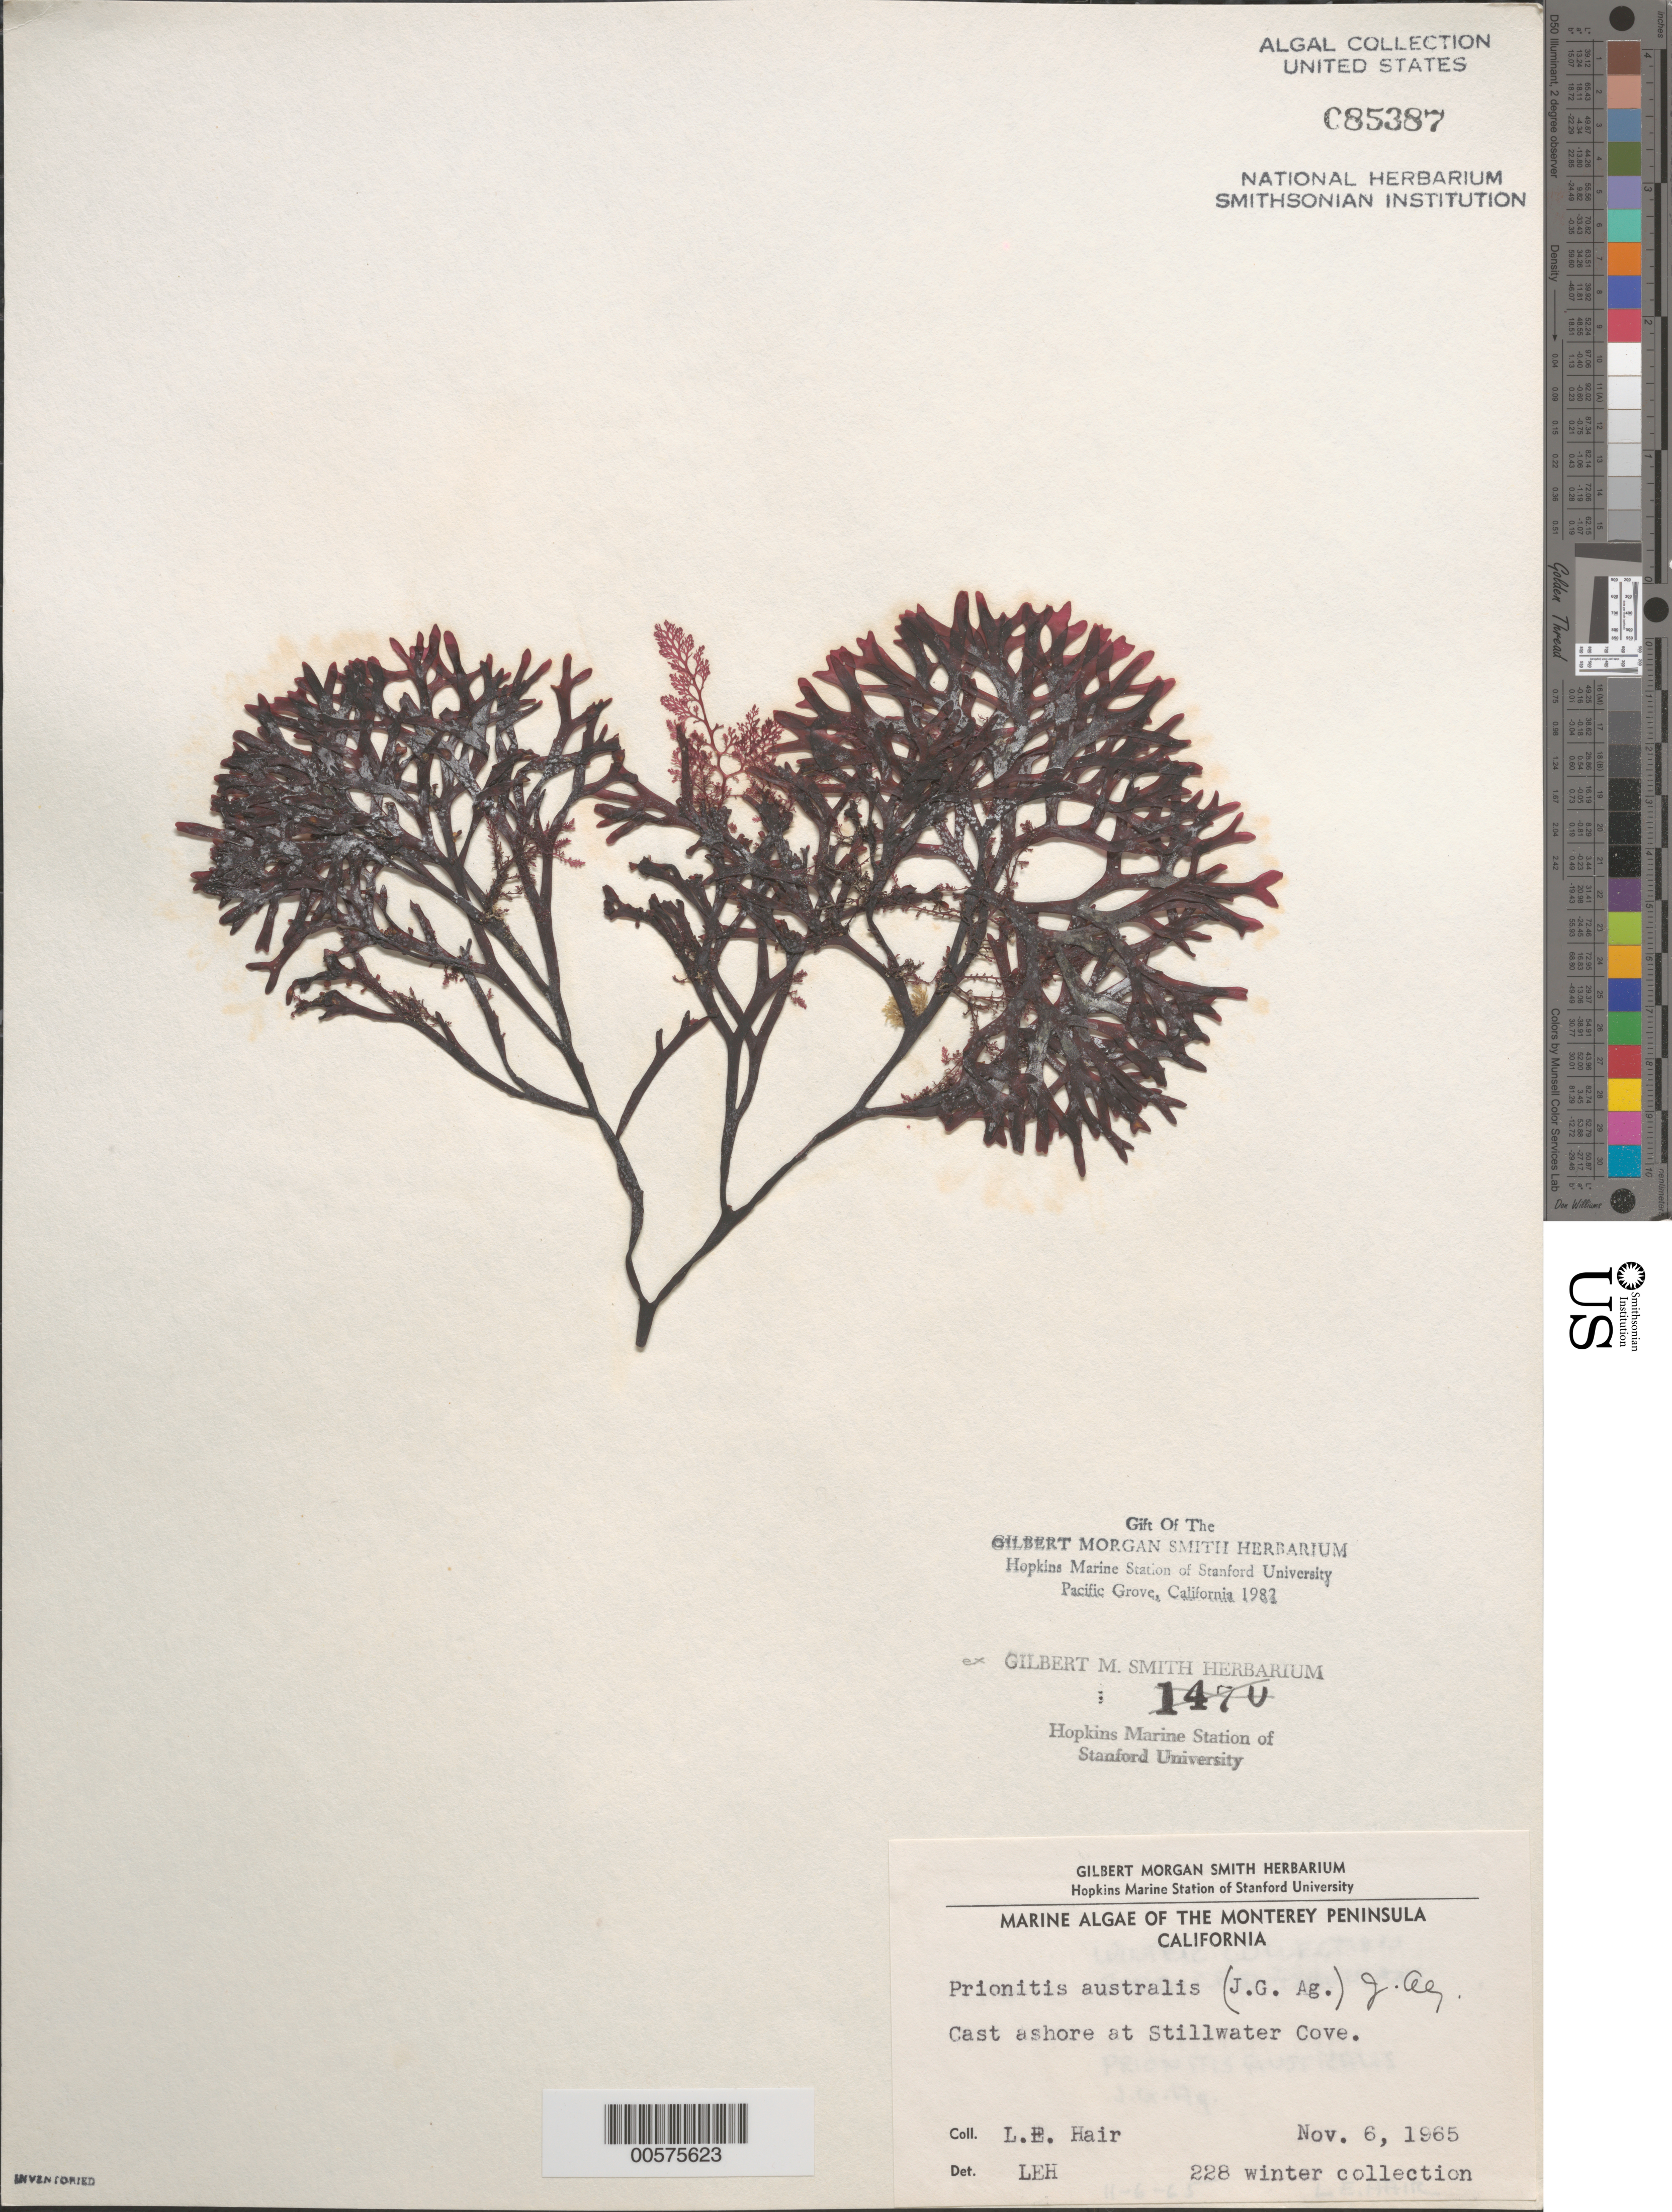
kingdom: Plantae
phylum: Rhodophyta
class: Florideophyceae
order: Cryptonemiales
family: Cryptonemiaceae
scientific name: Prionitis australis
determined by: Hair, L. E.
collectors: L. Hair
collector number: Leh 228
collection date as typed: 06 Nov 1965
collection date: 1965-11-06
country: United States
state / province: California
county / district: Monterey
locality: Stillwater Cove, Monterey Peninsula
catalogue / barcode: US 85387